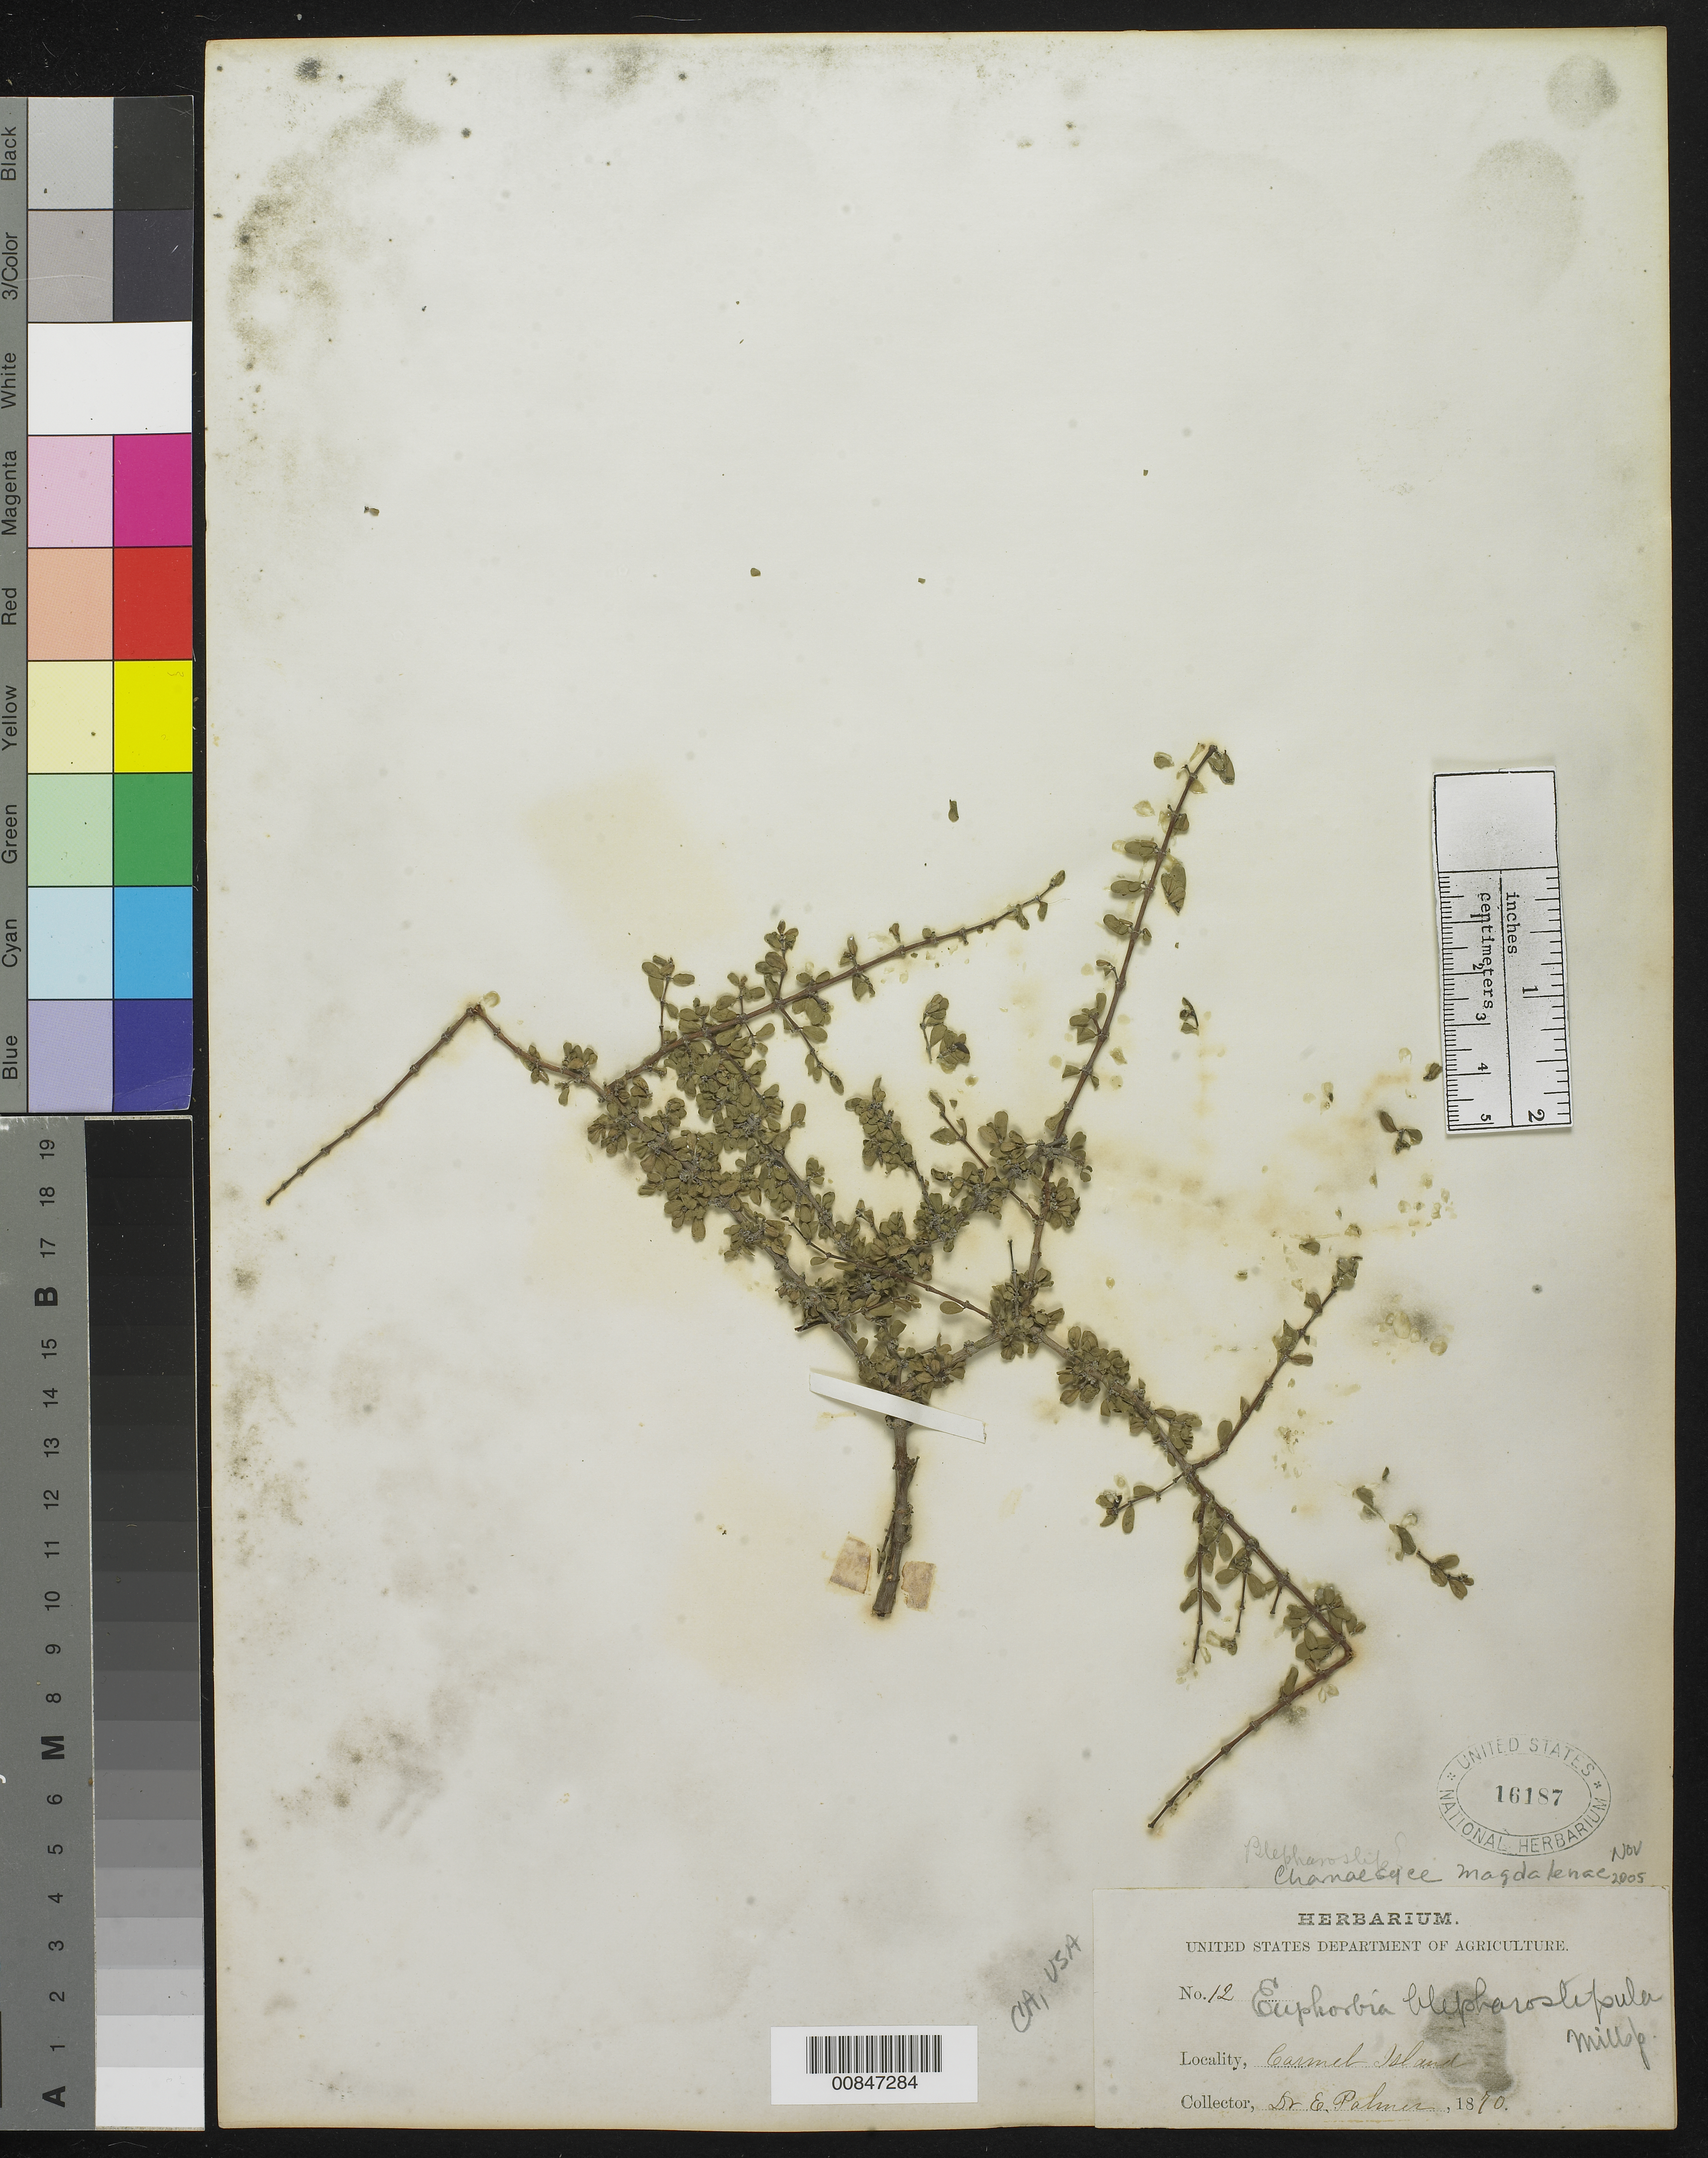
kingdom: Plantae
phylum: Tracheophyta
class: Magnoliopsida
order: Malpighiales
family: Euphorbiaceae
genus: Euphorbia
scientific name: Euphorbia magdalenae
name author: Benth.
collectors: E. Palmer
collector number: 12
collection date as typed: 1870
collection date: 1870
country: United States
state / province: California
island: Carmel I.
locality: Carmel Island.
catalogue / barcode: US 16187